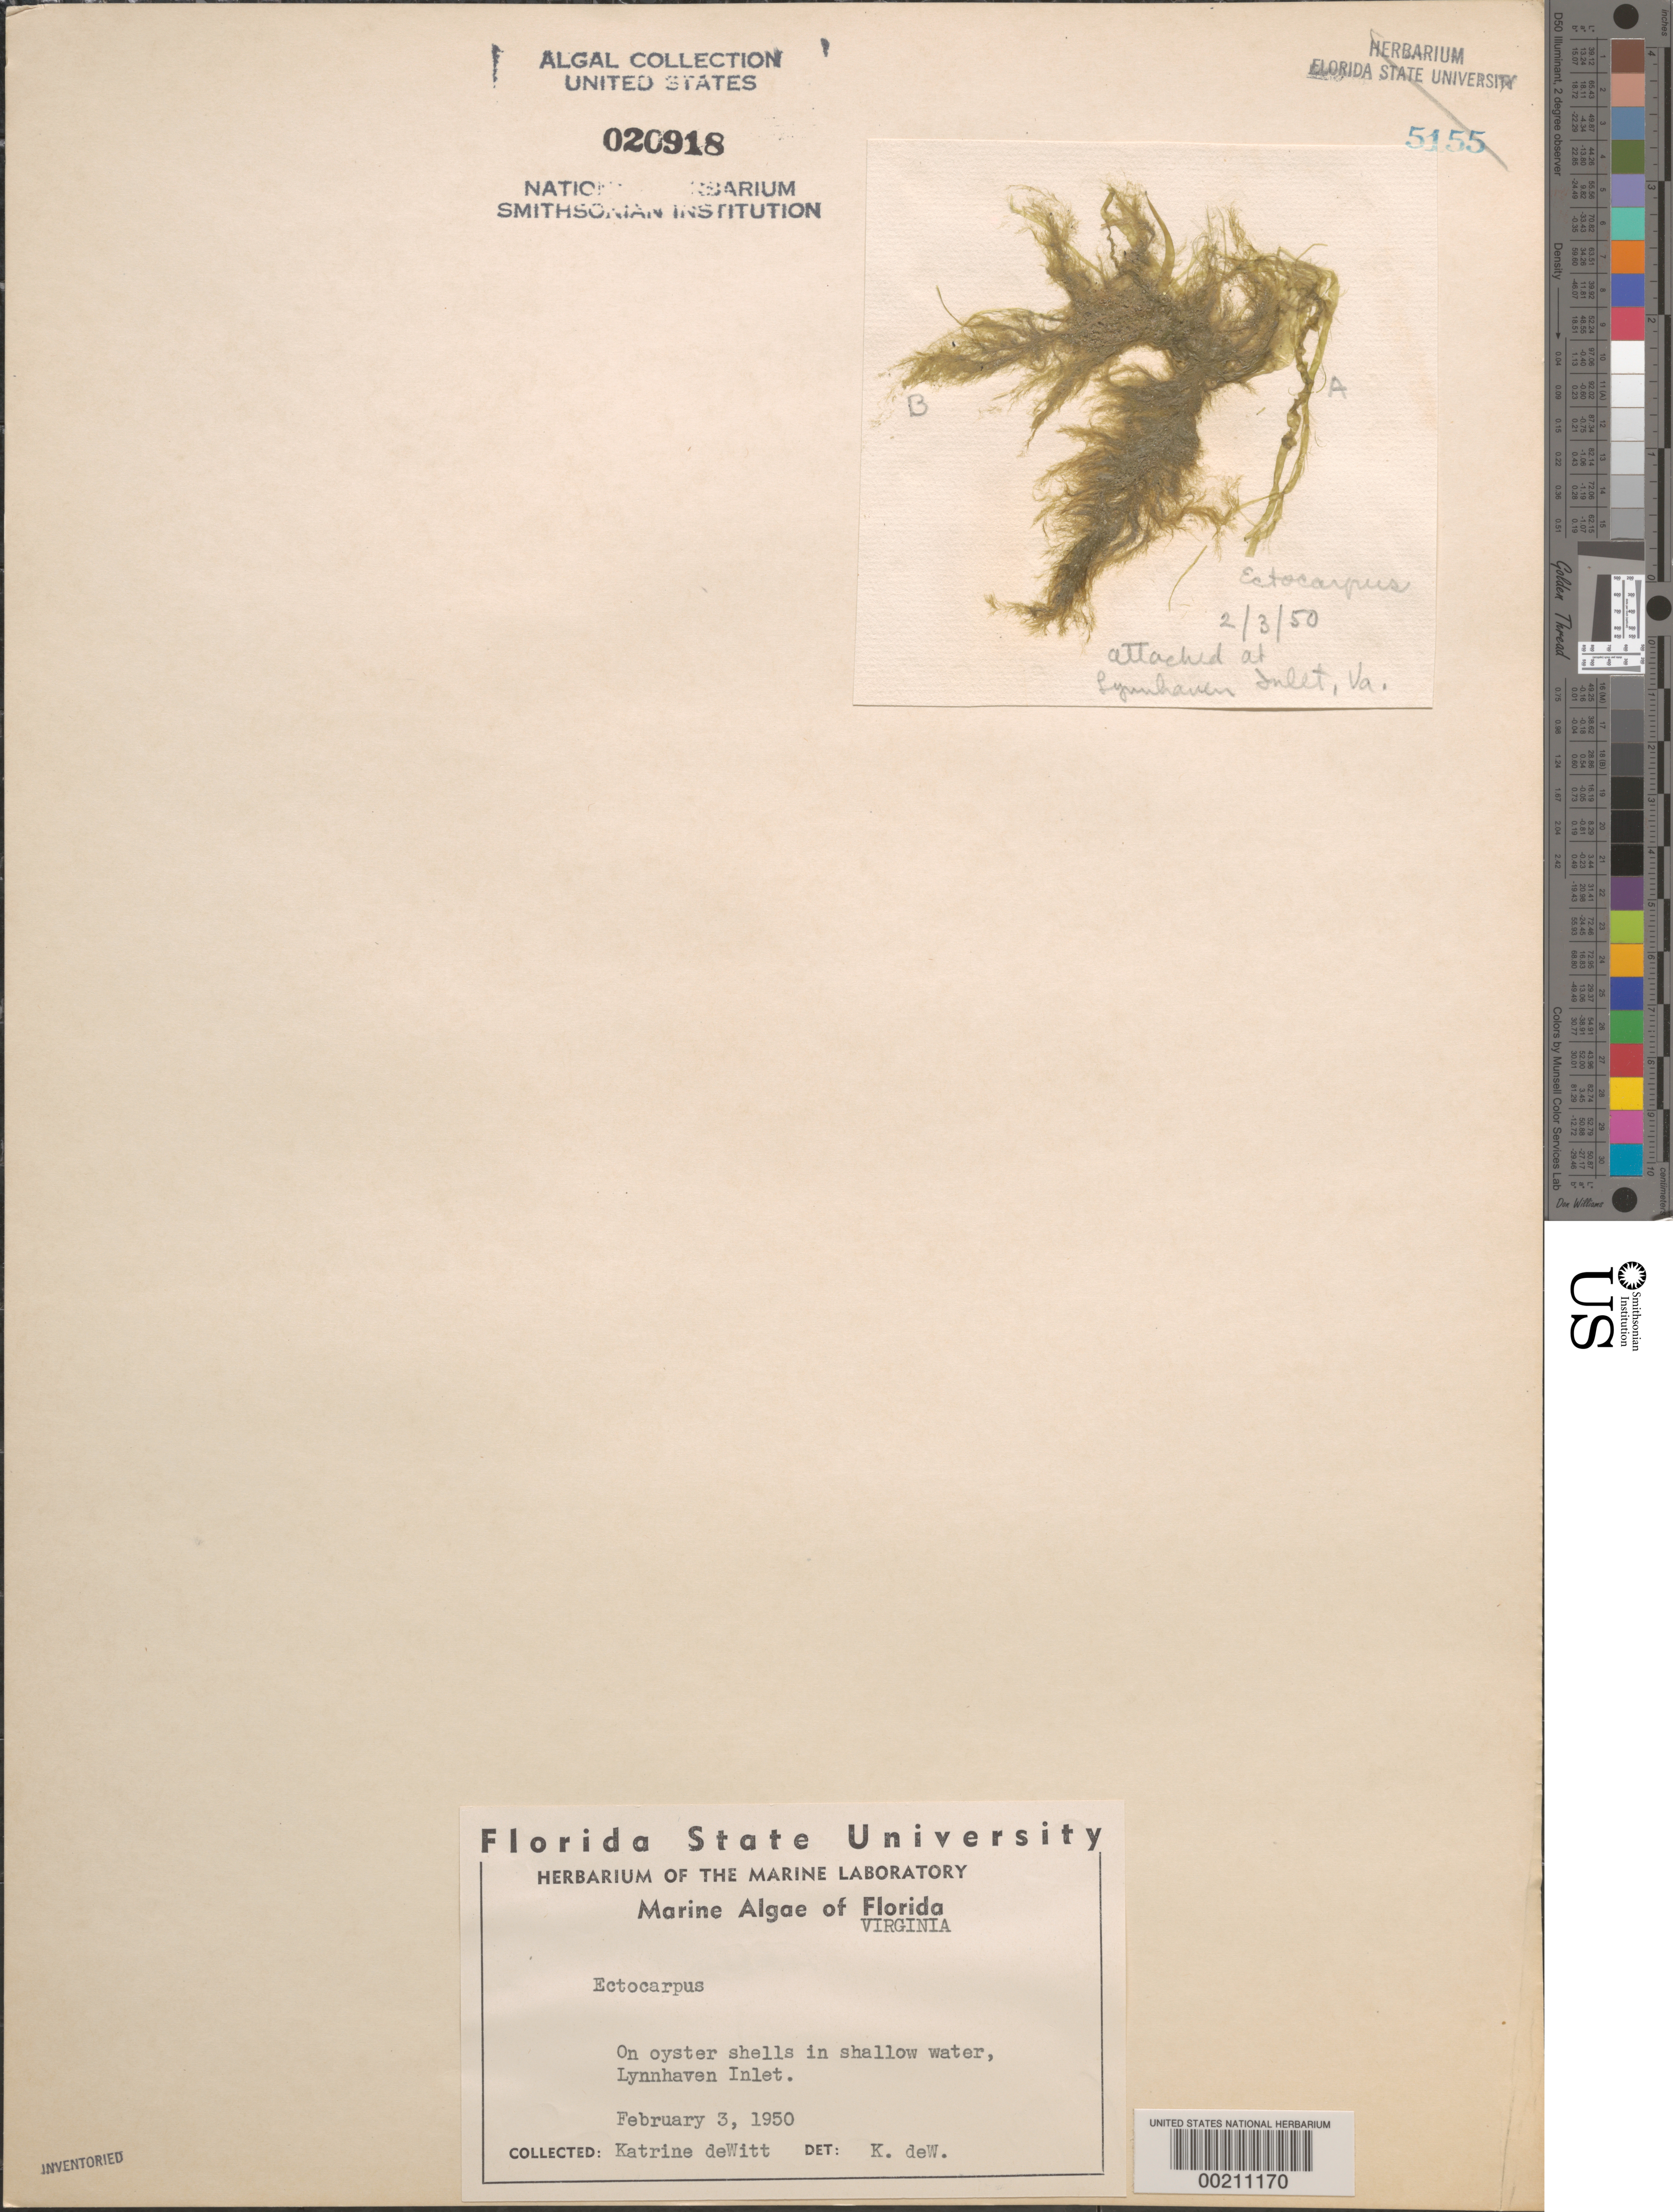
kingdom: Chromista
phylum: Ochrophyta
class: Phaeophyceae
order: Ectocarpales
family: Ectocarpaceae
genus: Ectocarpus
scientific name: Ectocarpus sp.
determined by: deWitt, K.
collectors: K. deWitt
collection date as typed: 03 Feb 1950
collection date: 1950-02-03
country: United States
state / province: Virginia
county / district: City of Virginia Beach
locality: Lynnhaven Inlet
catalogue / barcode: US 20918